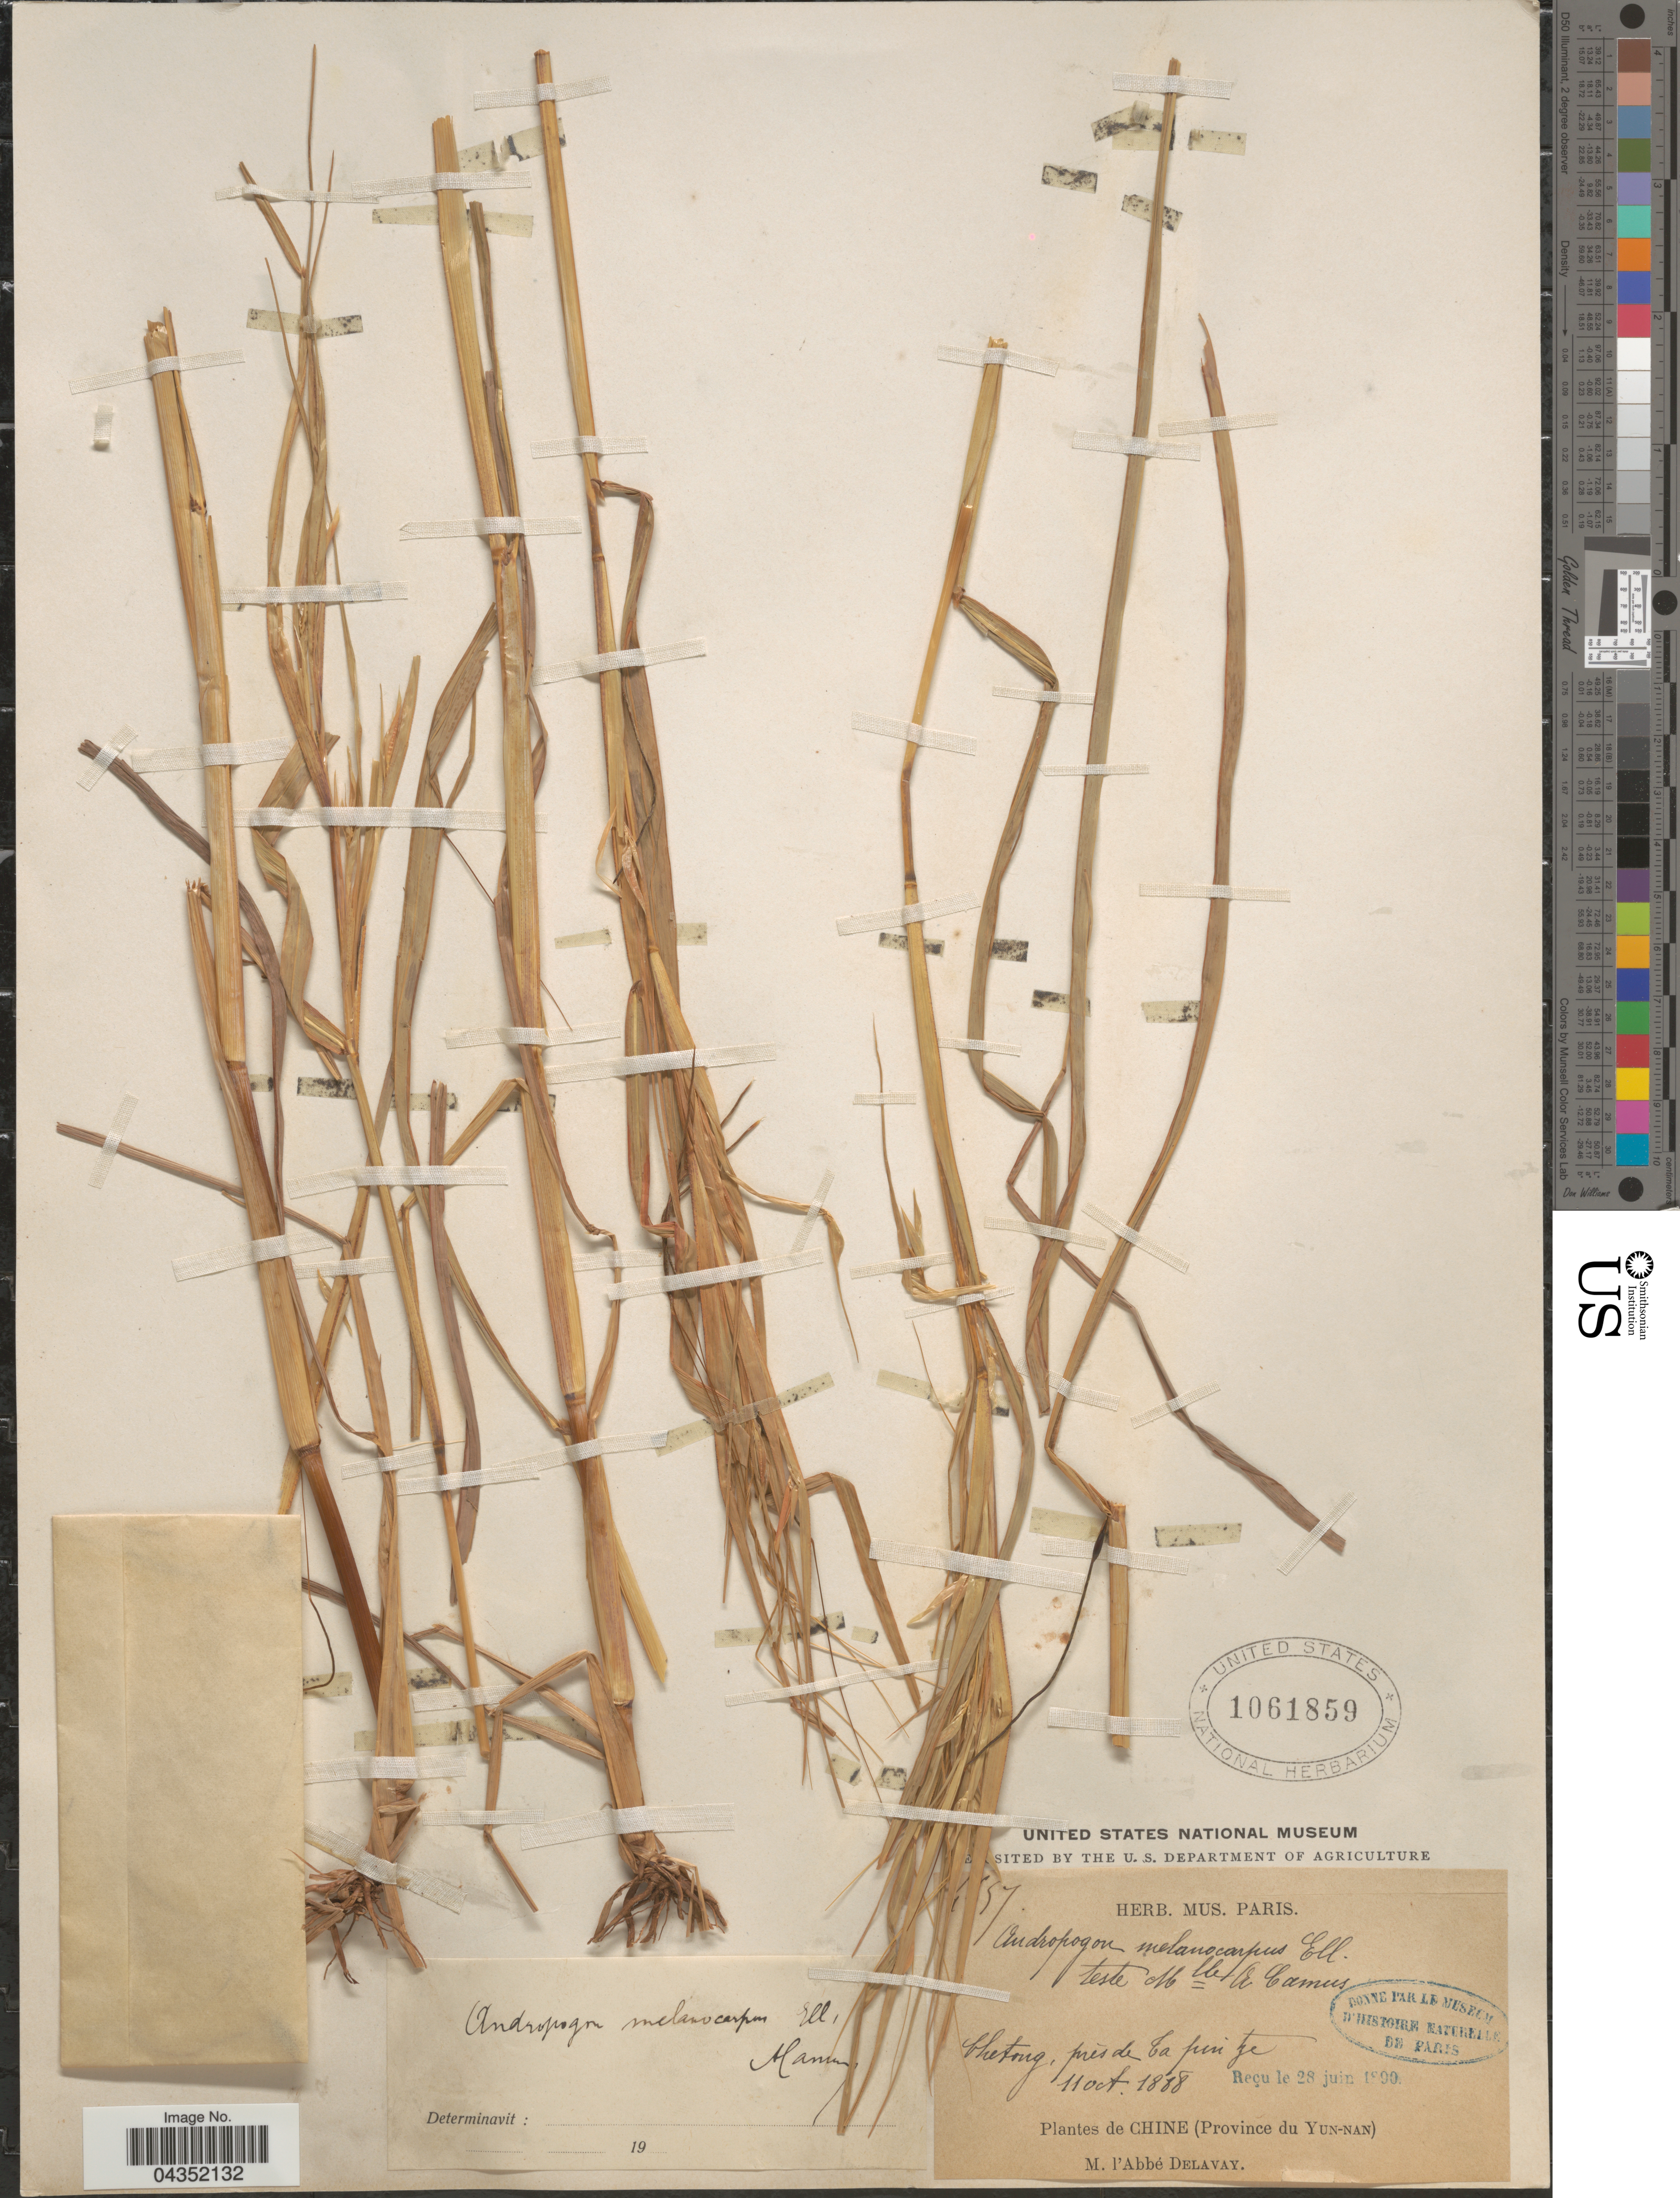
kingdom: Plantae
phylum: Tracheophyta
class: Liliopsida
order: Poales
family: Poaceae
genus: Heteropogon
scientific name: Heteropogon melanocarpus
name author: (Elliott) Benth.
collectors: P. Delavay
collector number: !57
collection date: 1888-10-11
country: China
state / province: Yunnan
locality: Chetong, près de Ta pin tze. Chine (Province Yun-nan).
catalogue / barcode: US 1061859